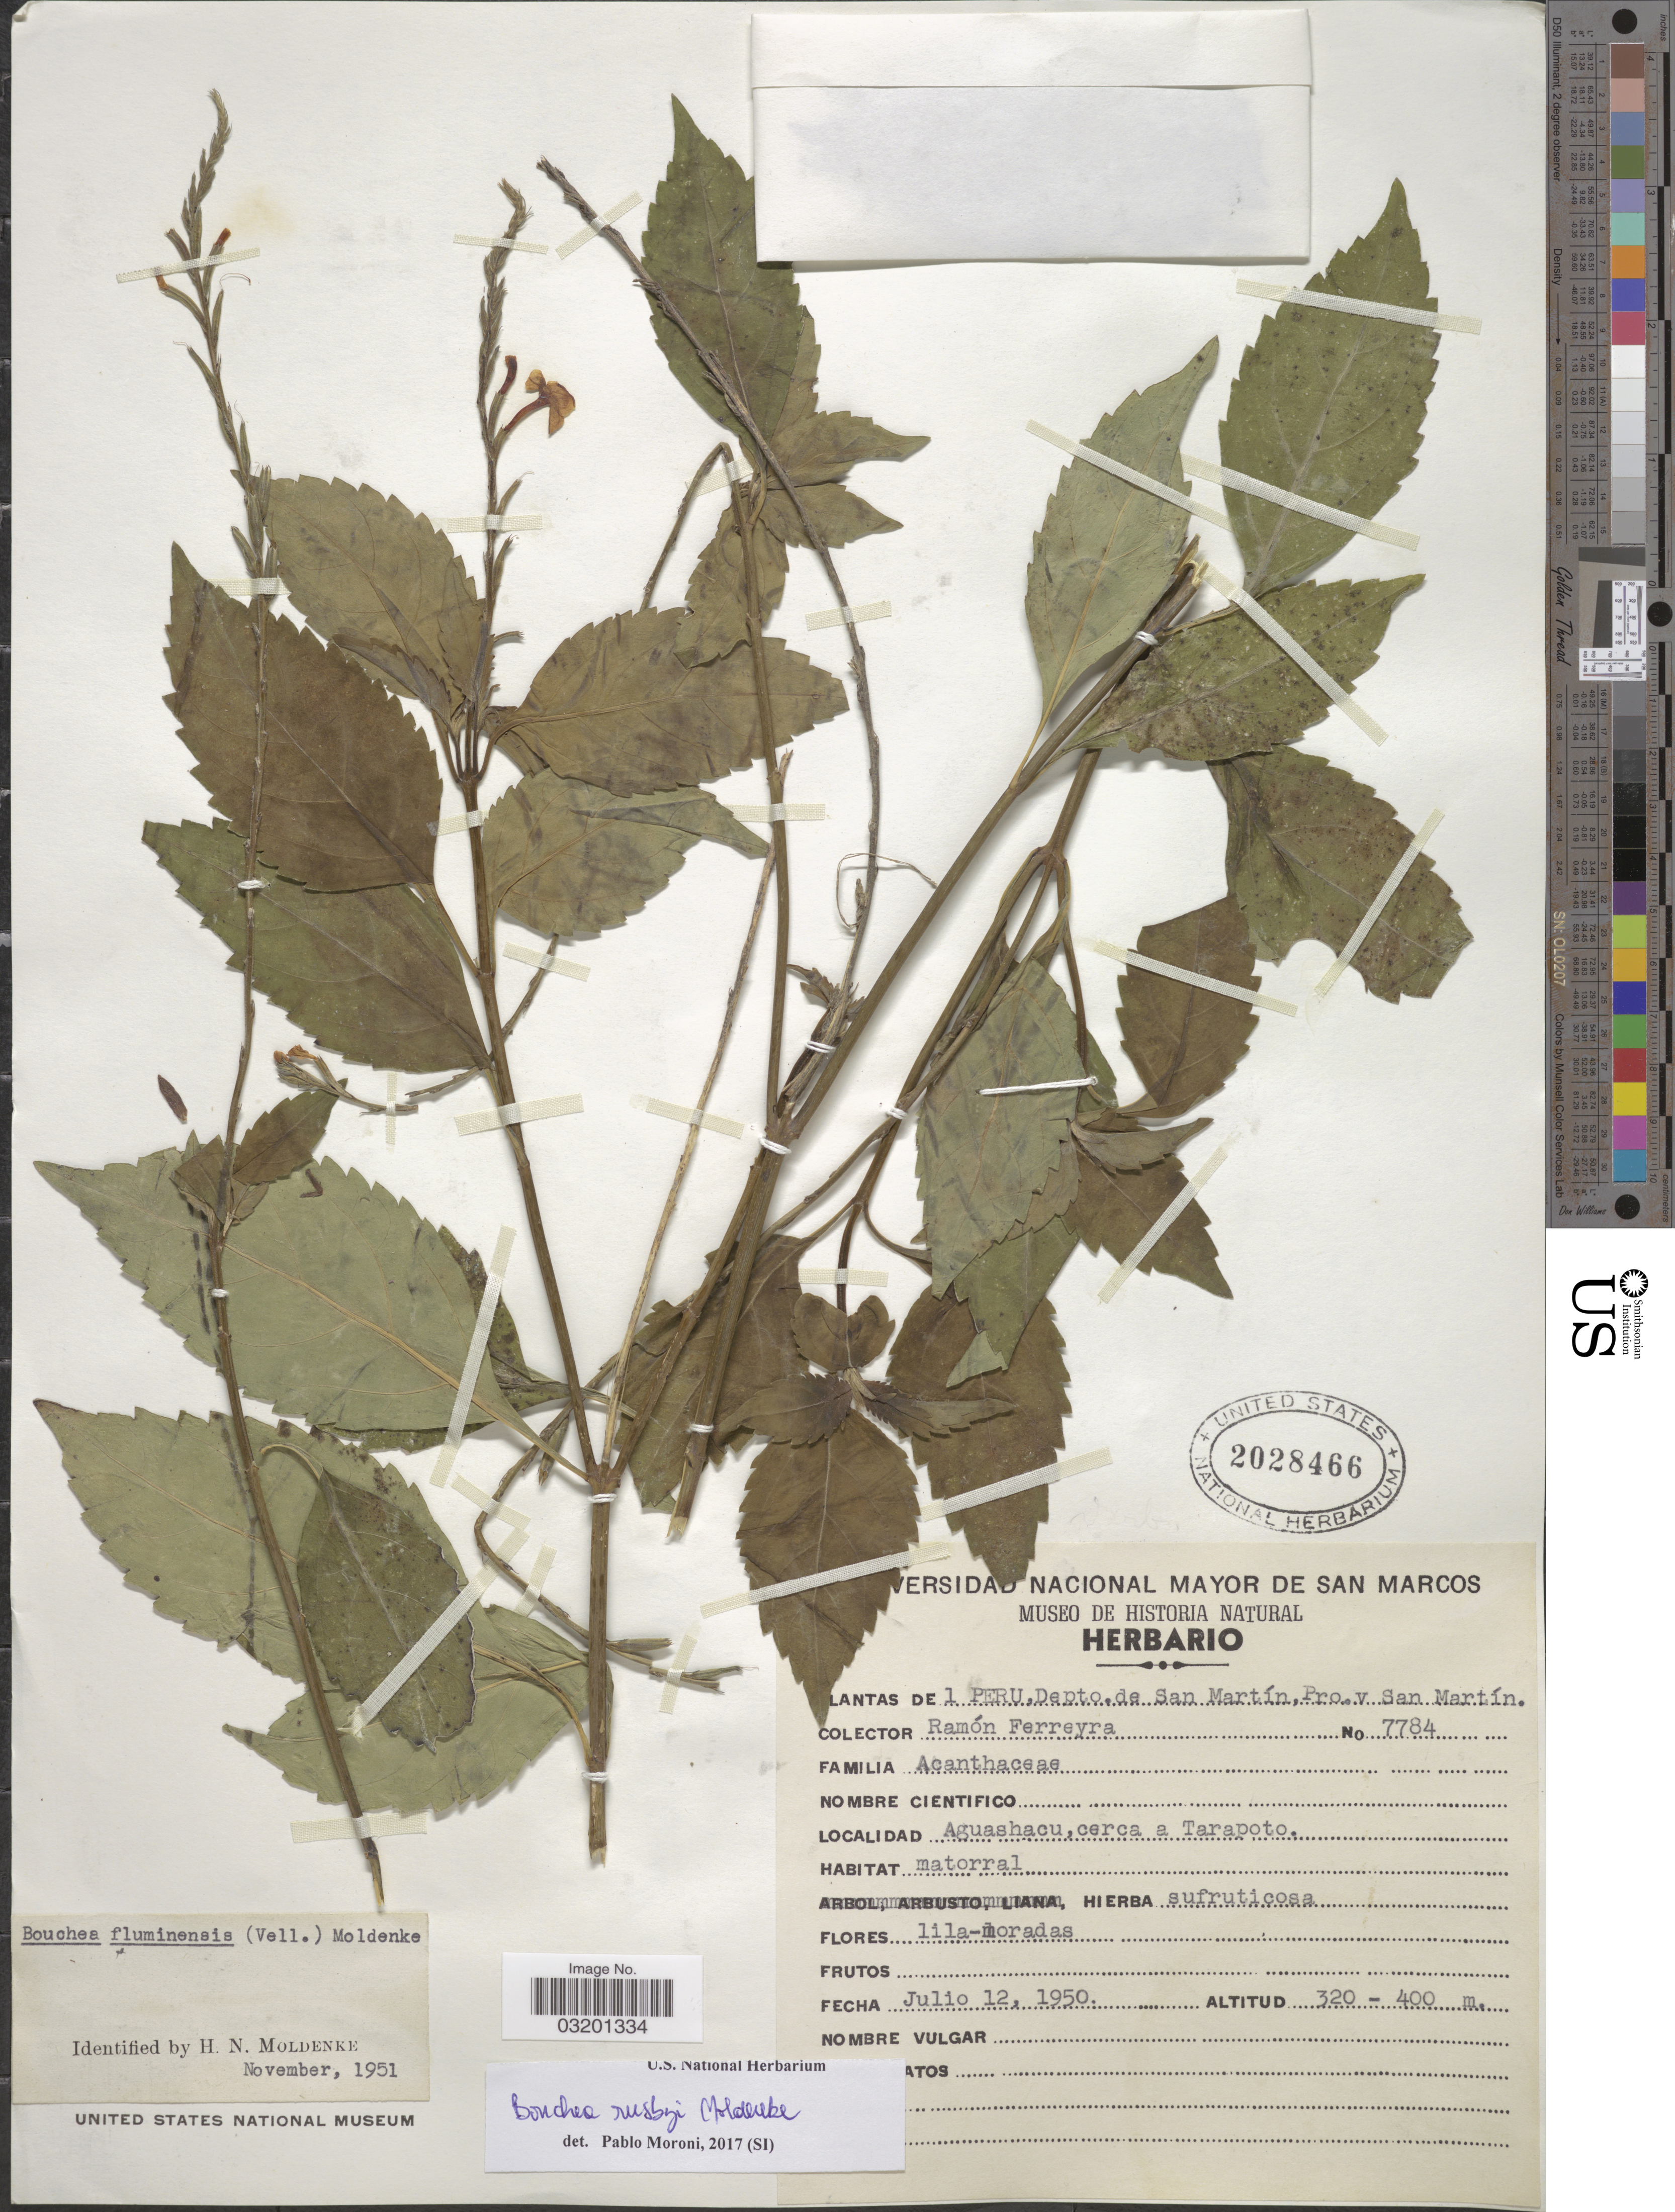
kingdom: Plantae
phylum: Tracheophyta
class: Magnoliopsida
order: Lamiales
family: Verbenaceae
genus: Bouchea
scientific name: Bouchea rusbyi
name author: Moldenke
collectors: R. A. Ferreyra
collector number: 7784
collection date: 1950-07-12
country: Peru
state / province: San Martín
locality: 1 Peru, Depto. de San Martín, Aguashacu, cerca a Tarapoto.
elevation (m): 320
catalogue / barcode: US 2028466